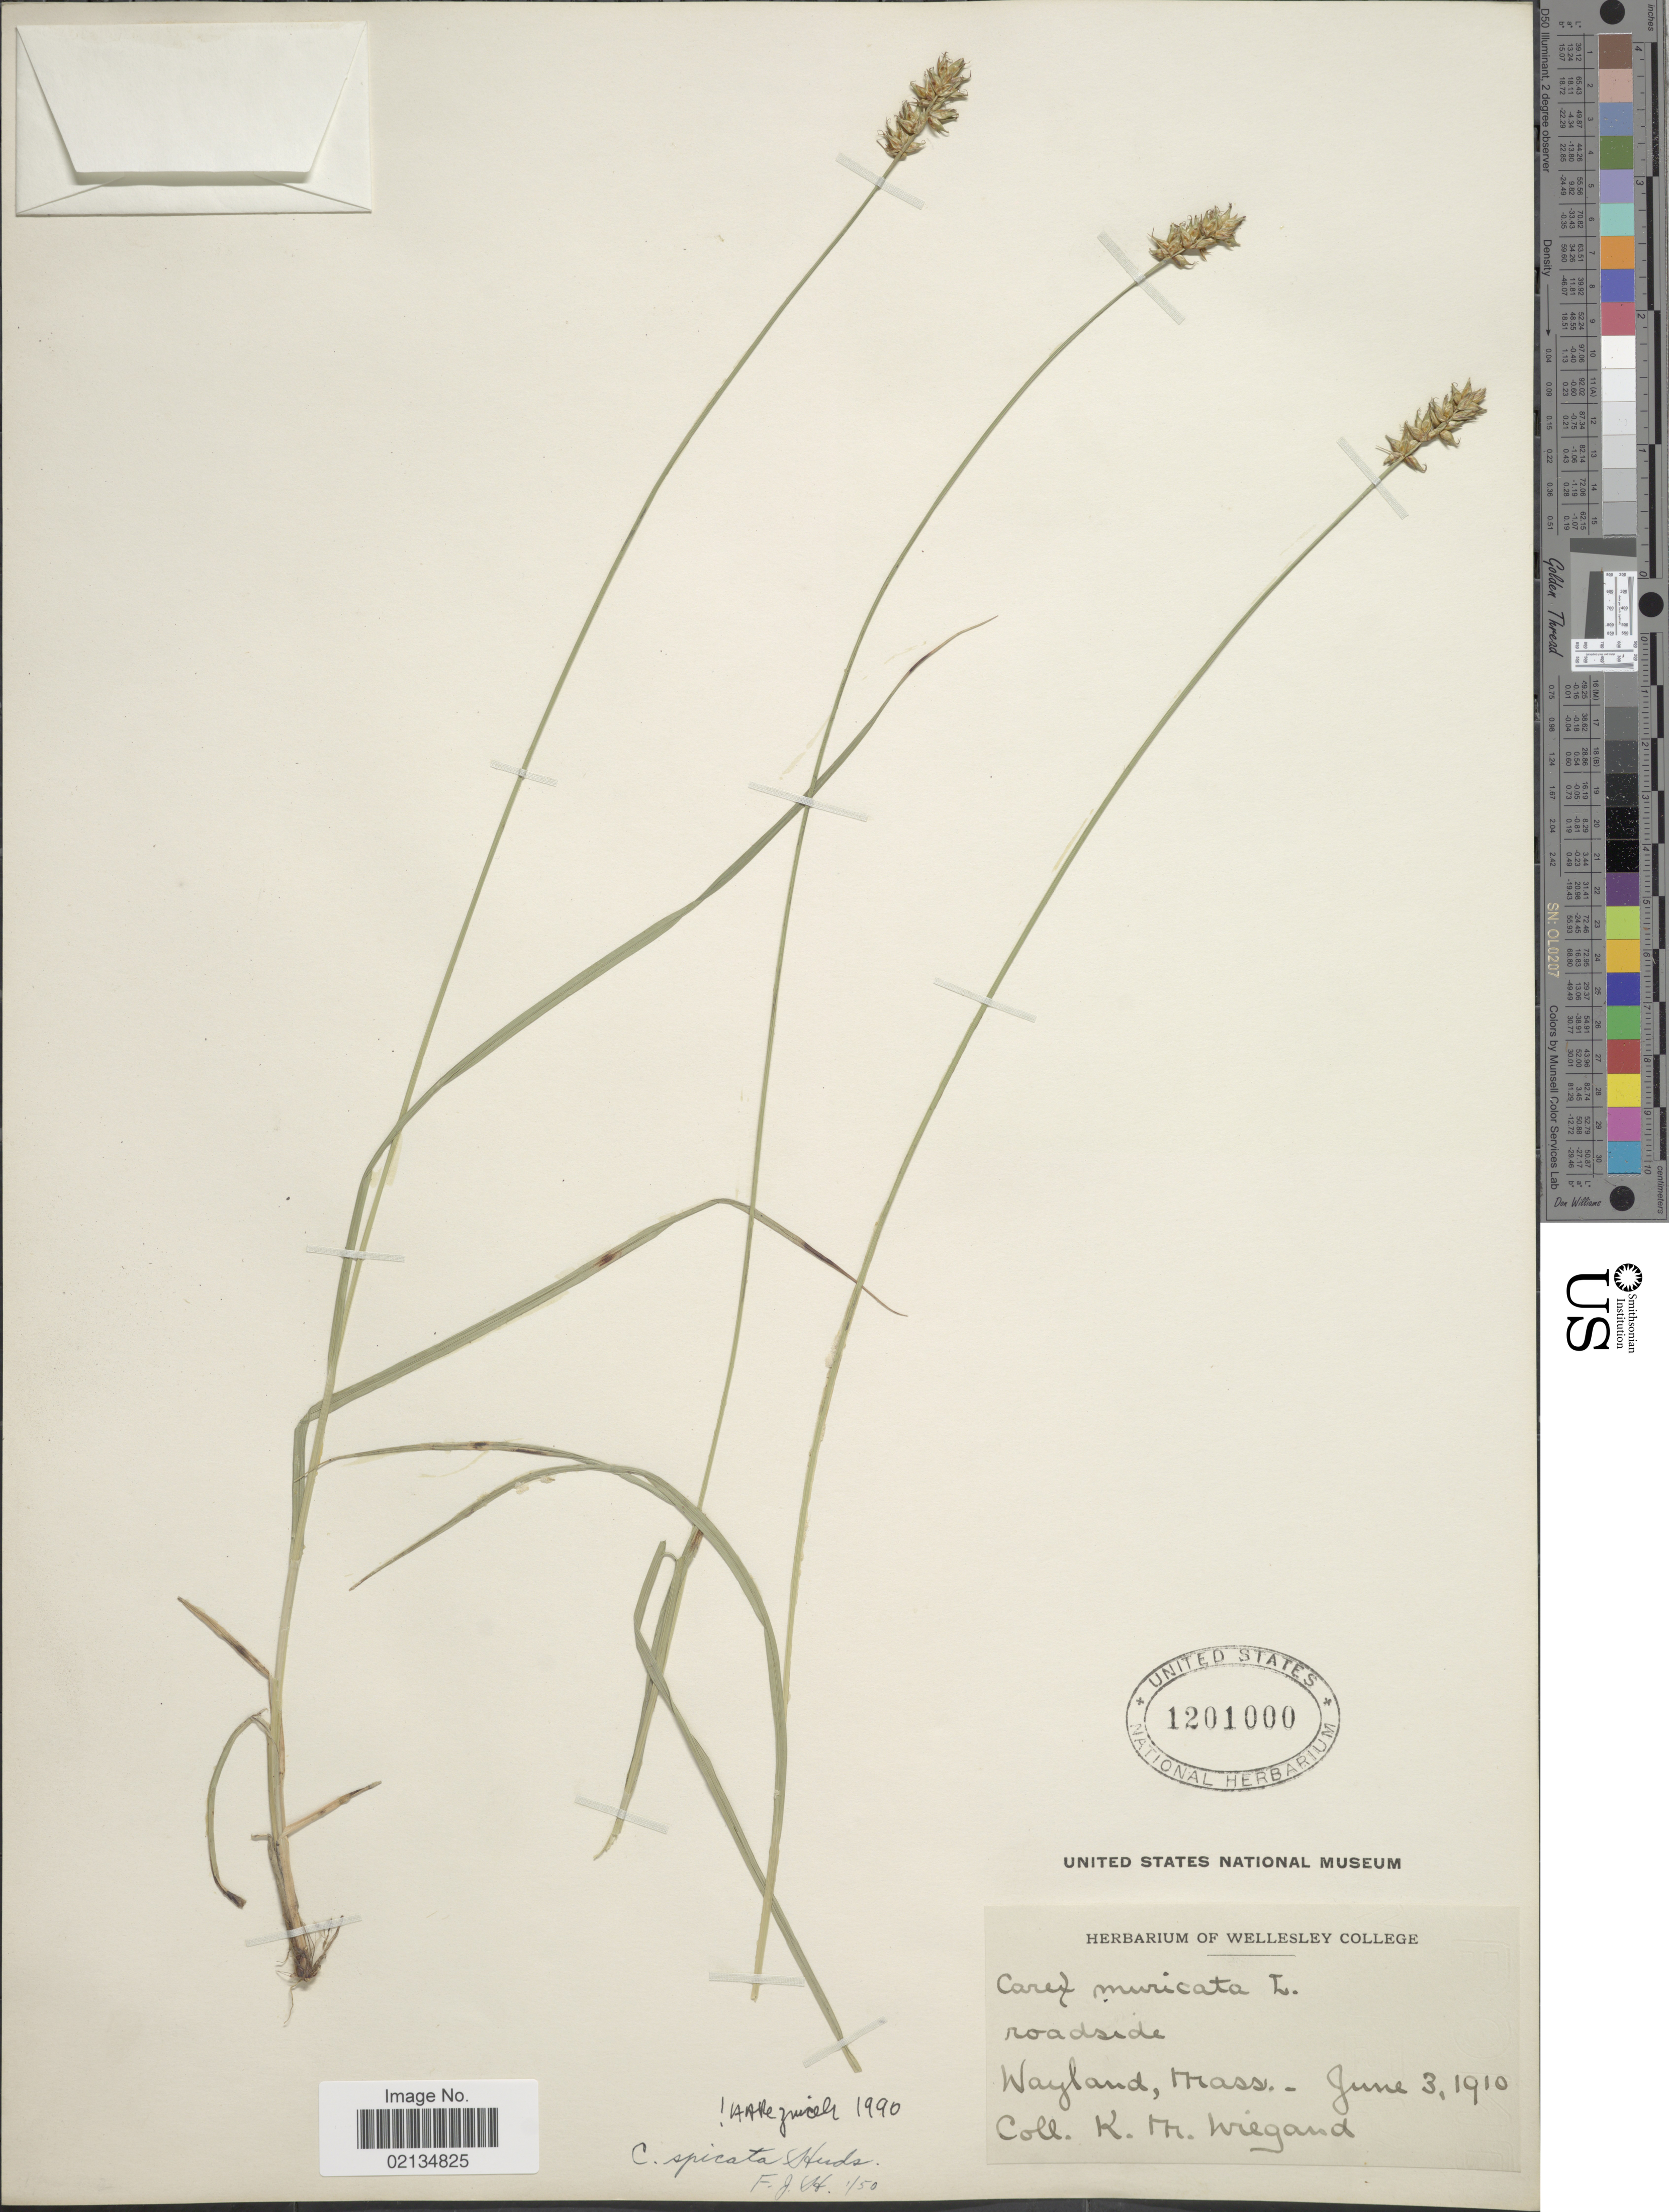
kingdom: Plantae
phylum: Tracheophyta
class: Liliopsida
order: Poales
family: Cyperaceae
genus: Carex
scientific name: Carex spicata subsp. spicata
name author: Huds.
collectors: K. M. Wiegand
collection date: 1910-06-03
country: United States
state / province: Massachusetts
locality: Wayland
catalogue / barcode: US 1201000